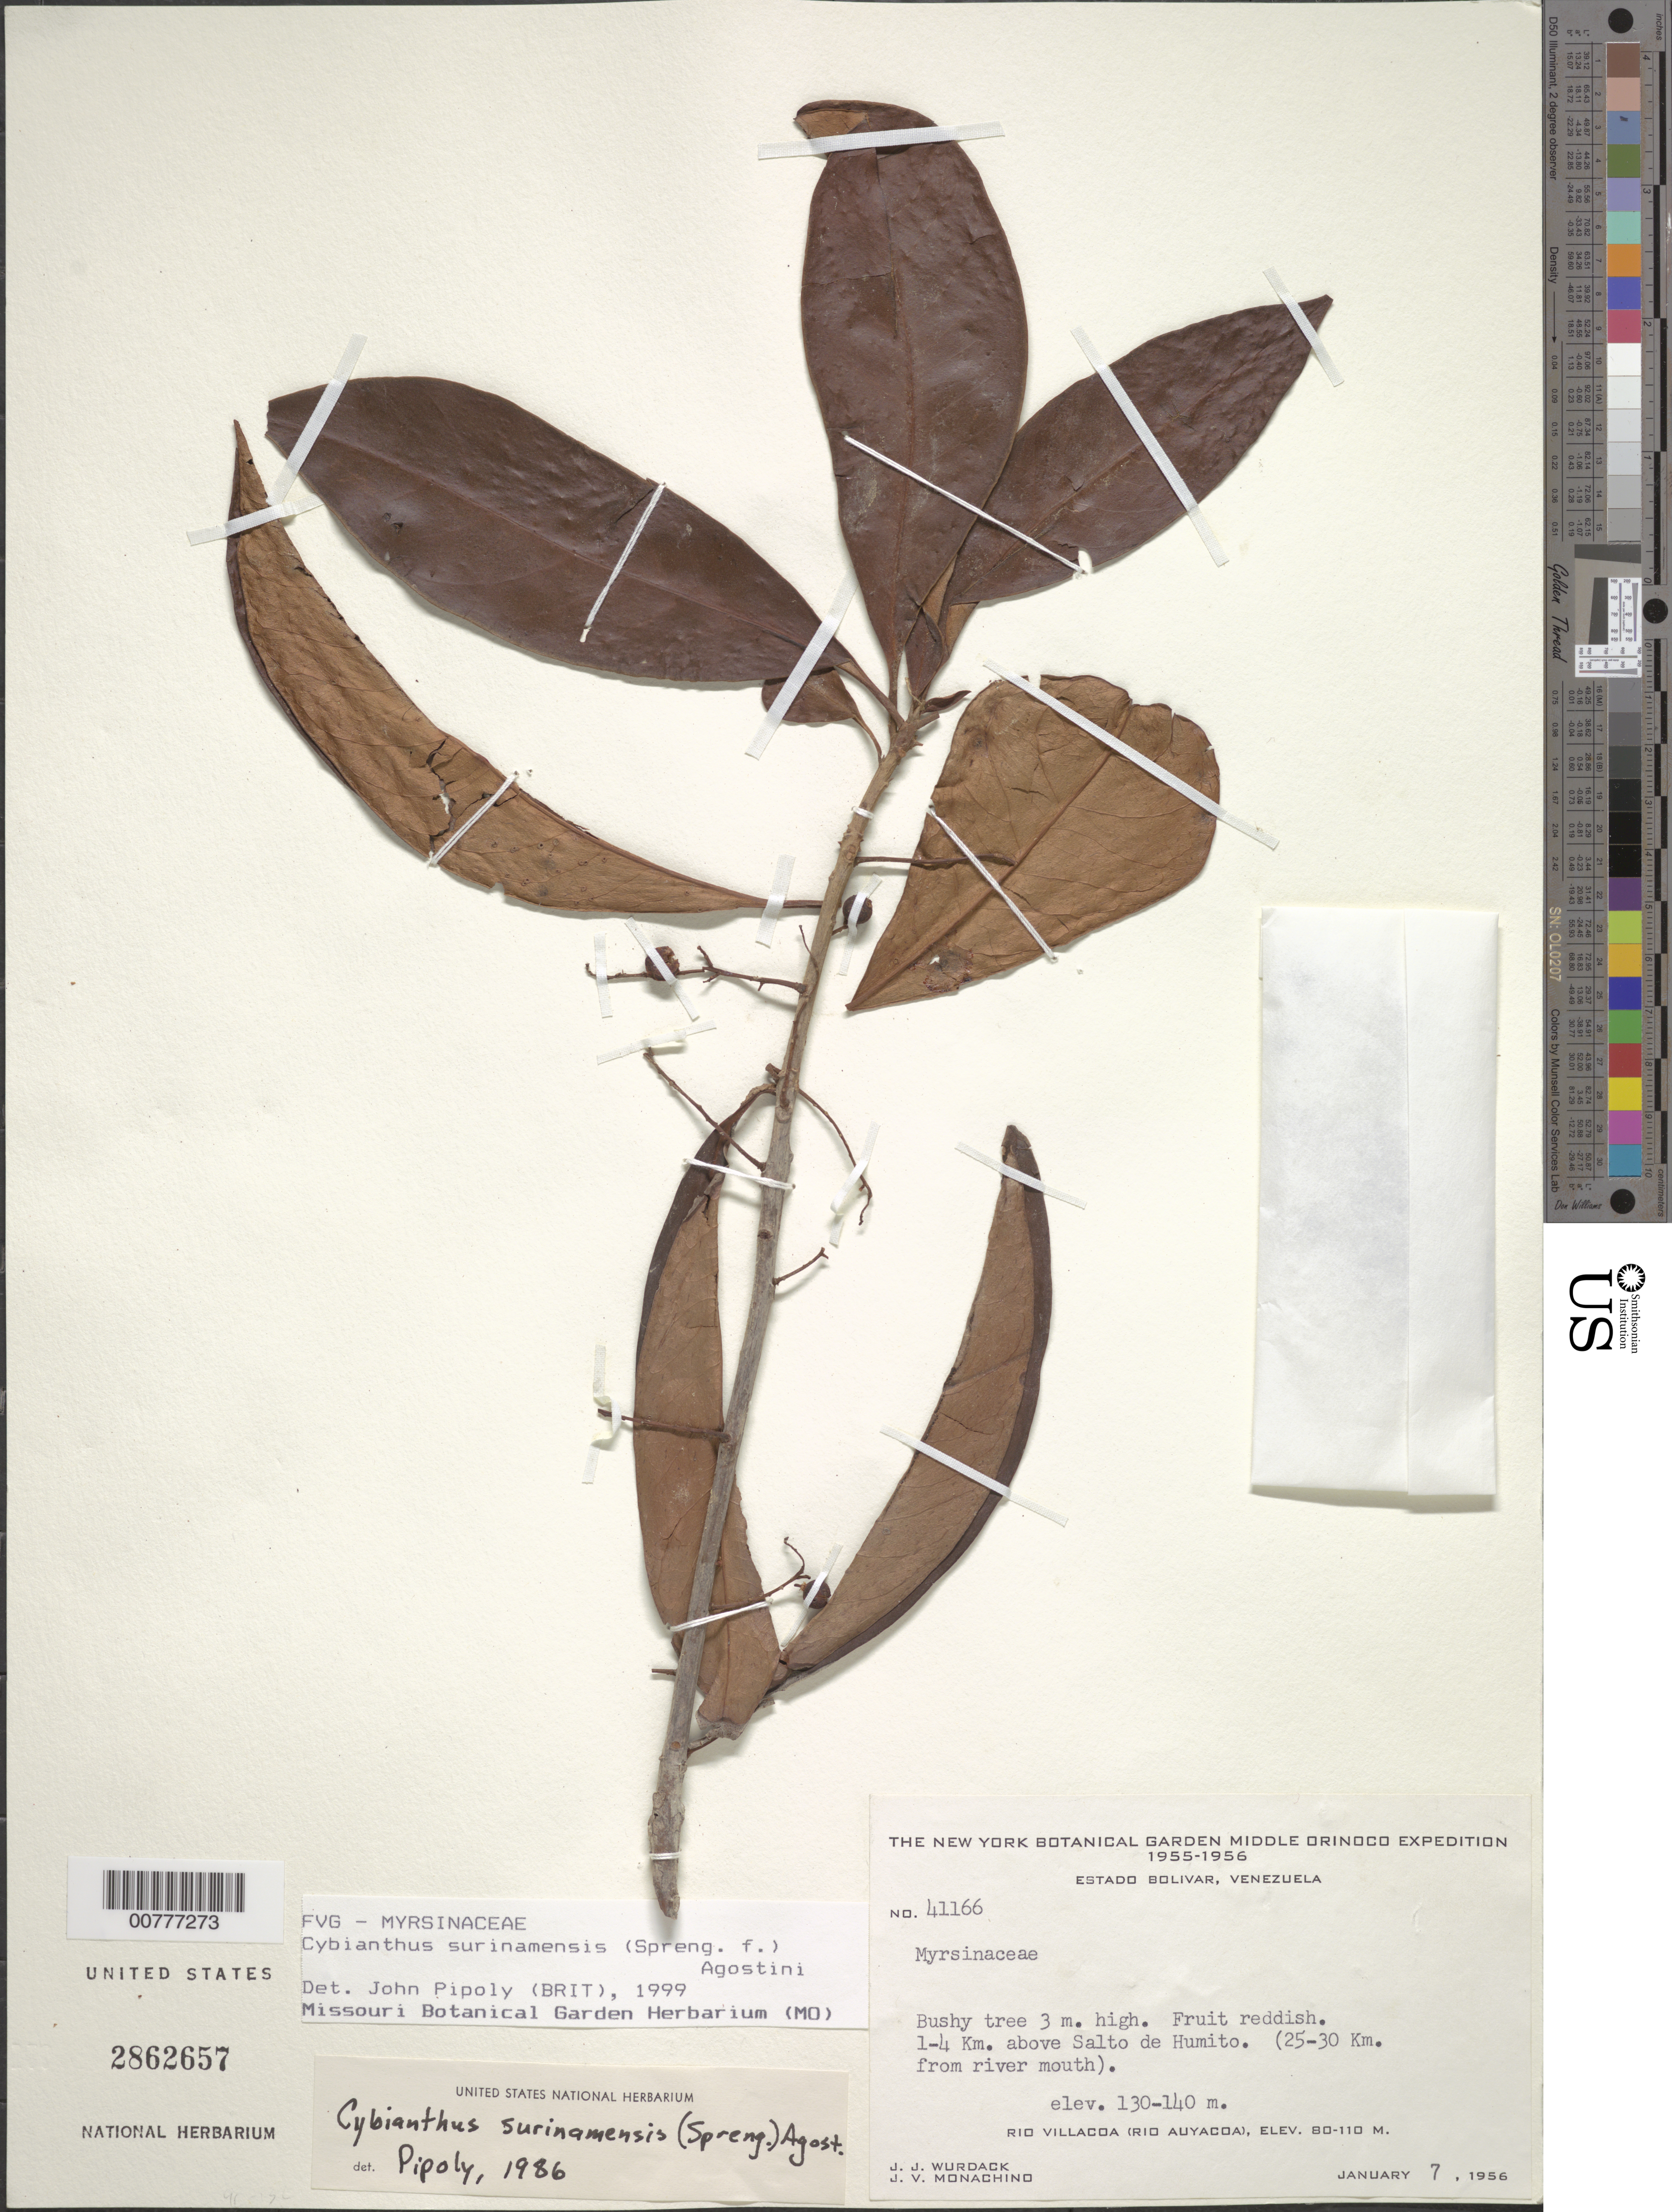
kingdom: Plantae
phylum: Tracheophyta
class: Magnoliopsida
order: Ericales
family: Primulaceae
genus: Cybianthus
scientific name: Cybianthus surinamensis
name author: (Spreng.) G. Agostini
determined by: Pipoly, J. J., III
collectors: J. J. Wurdack & J. V. Monachino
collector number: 41166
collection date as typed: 7-Jan-56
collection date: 1956-01-07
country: Venezuela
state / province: Bolívar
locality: Río Villacoa (Río Auyacoa), 1-4 km above Salto de Humito (25-30 km from river mouth)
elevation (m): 80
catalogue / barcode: US 2862657